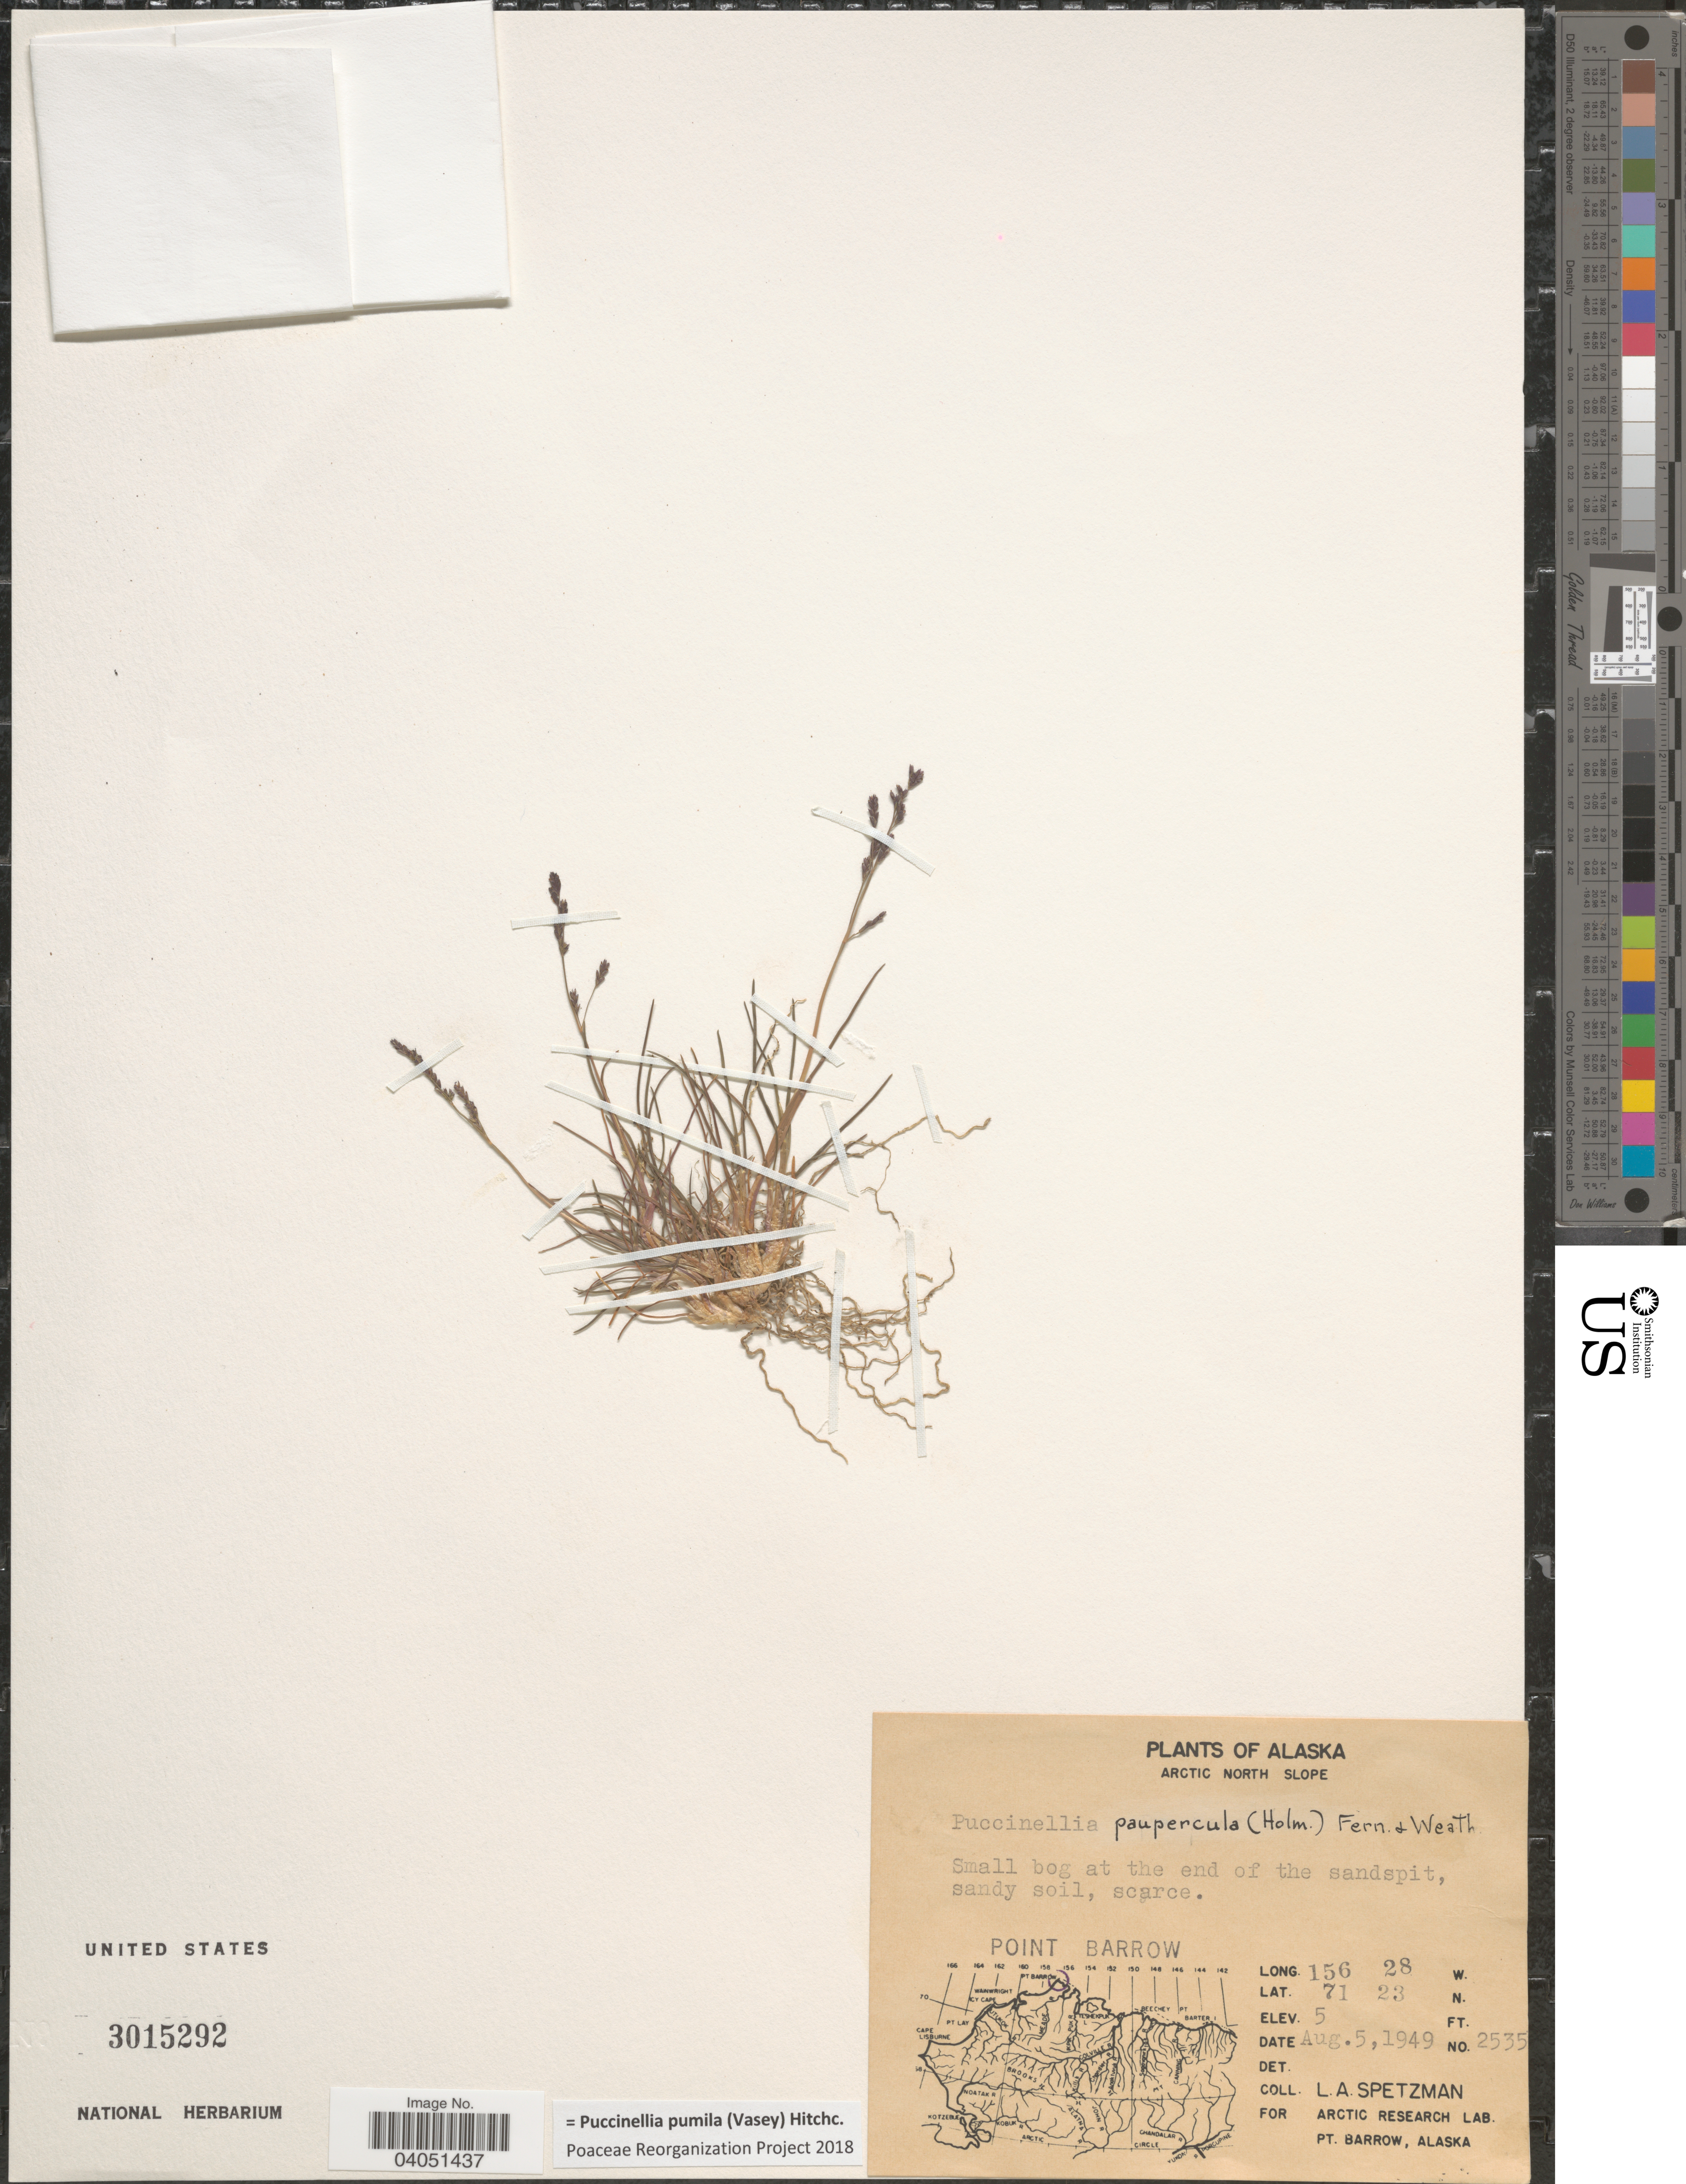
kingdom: Plantae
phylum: Tracheophyta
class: Liliopsida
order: Poales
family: Poaceae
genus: Puccinellia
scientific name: Puccinellia pumila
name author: (Vasey) Hitchc.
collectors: L. Spetzman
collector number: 2535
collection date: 1949-08-05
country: United States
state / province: Alaska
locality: Arctic North Slope. Point Barrow.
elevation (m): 2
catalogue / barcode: US 3015292